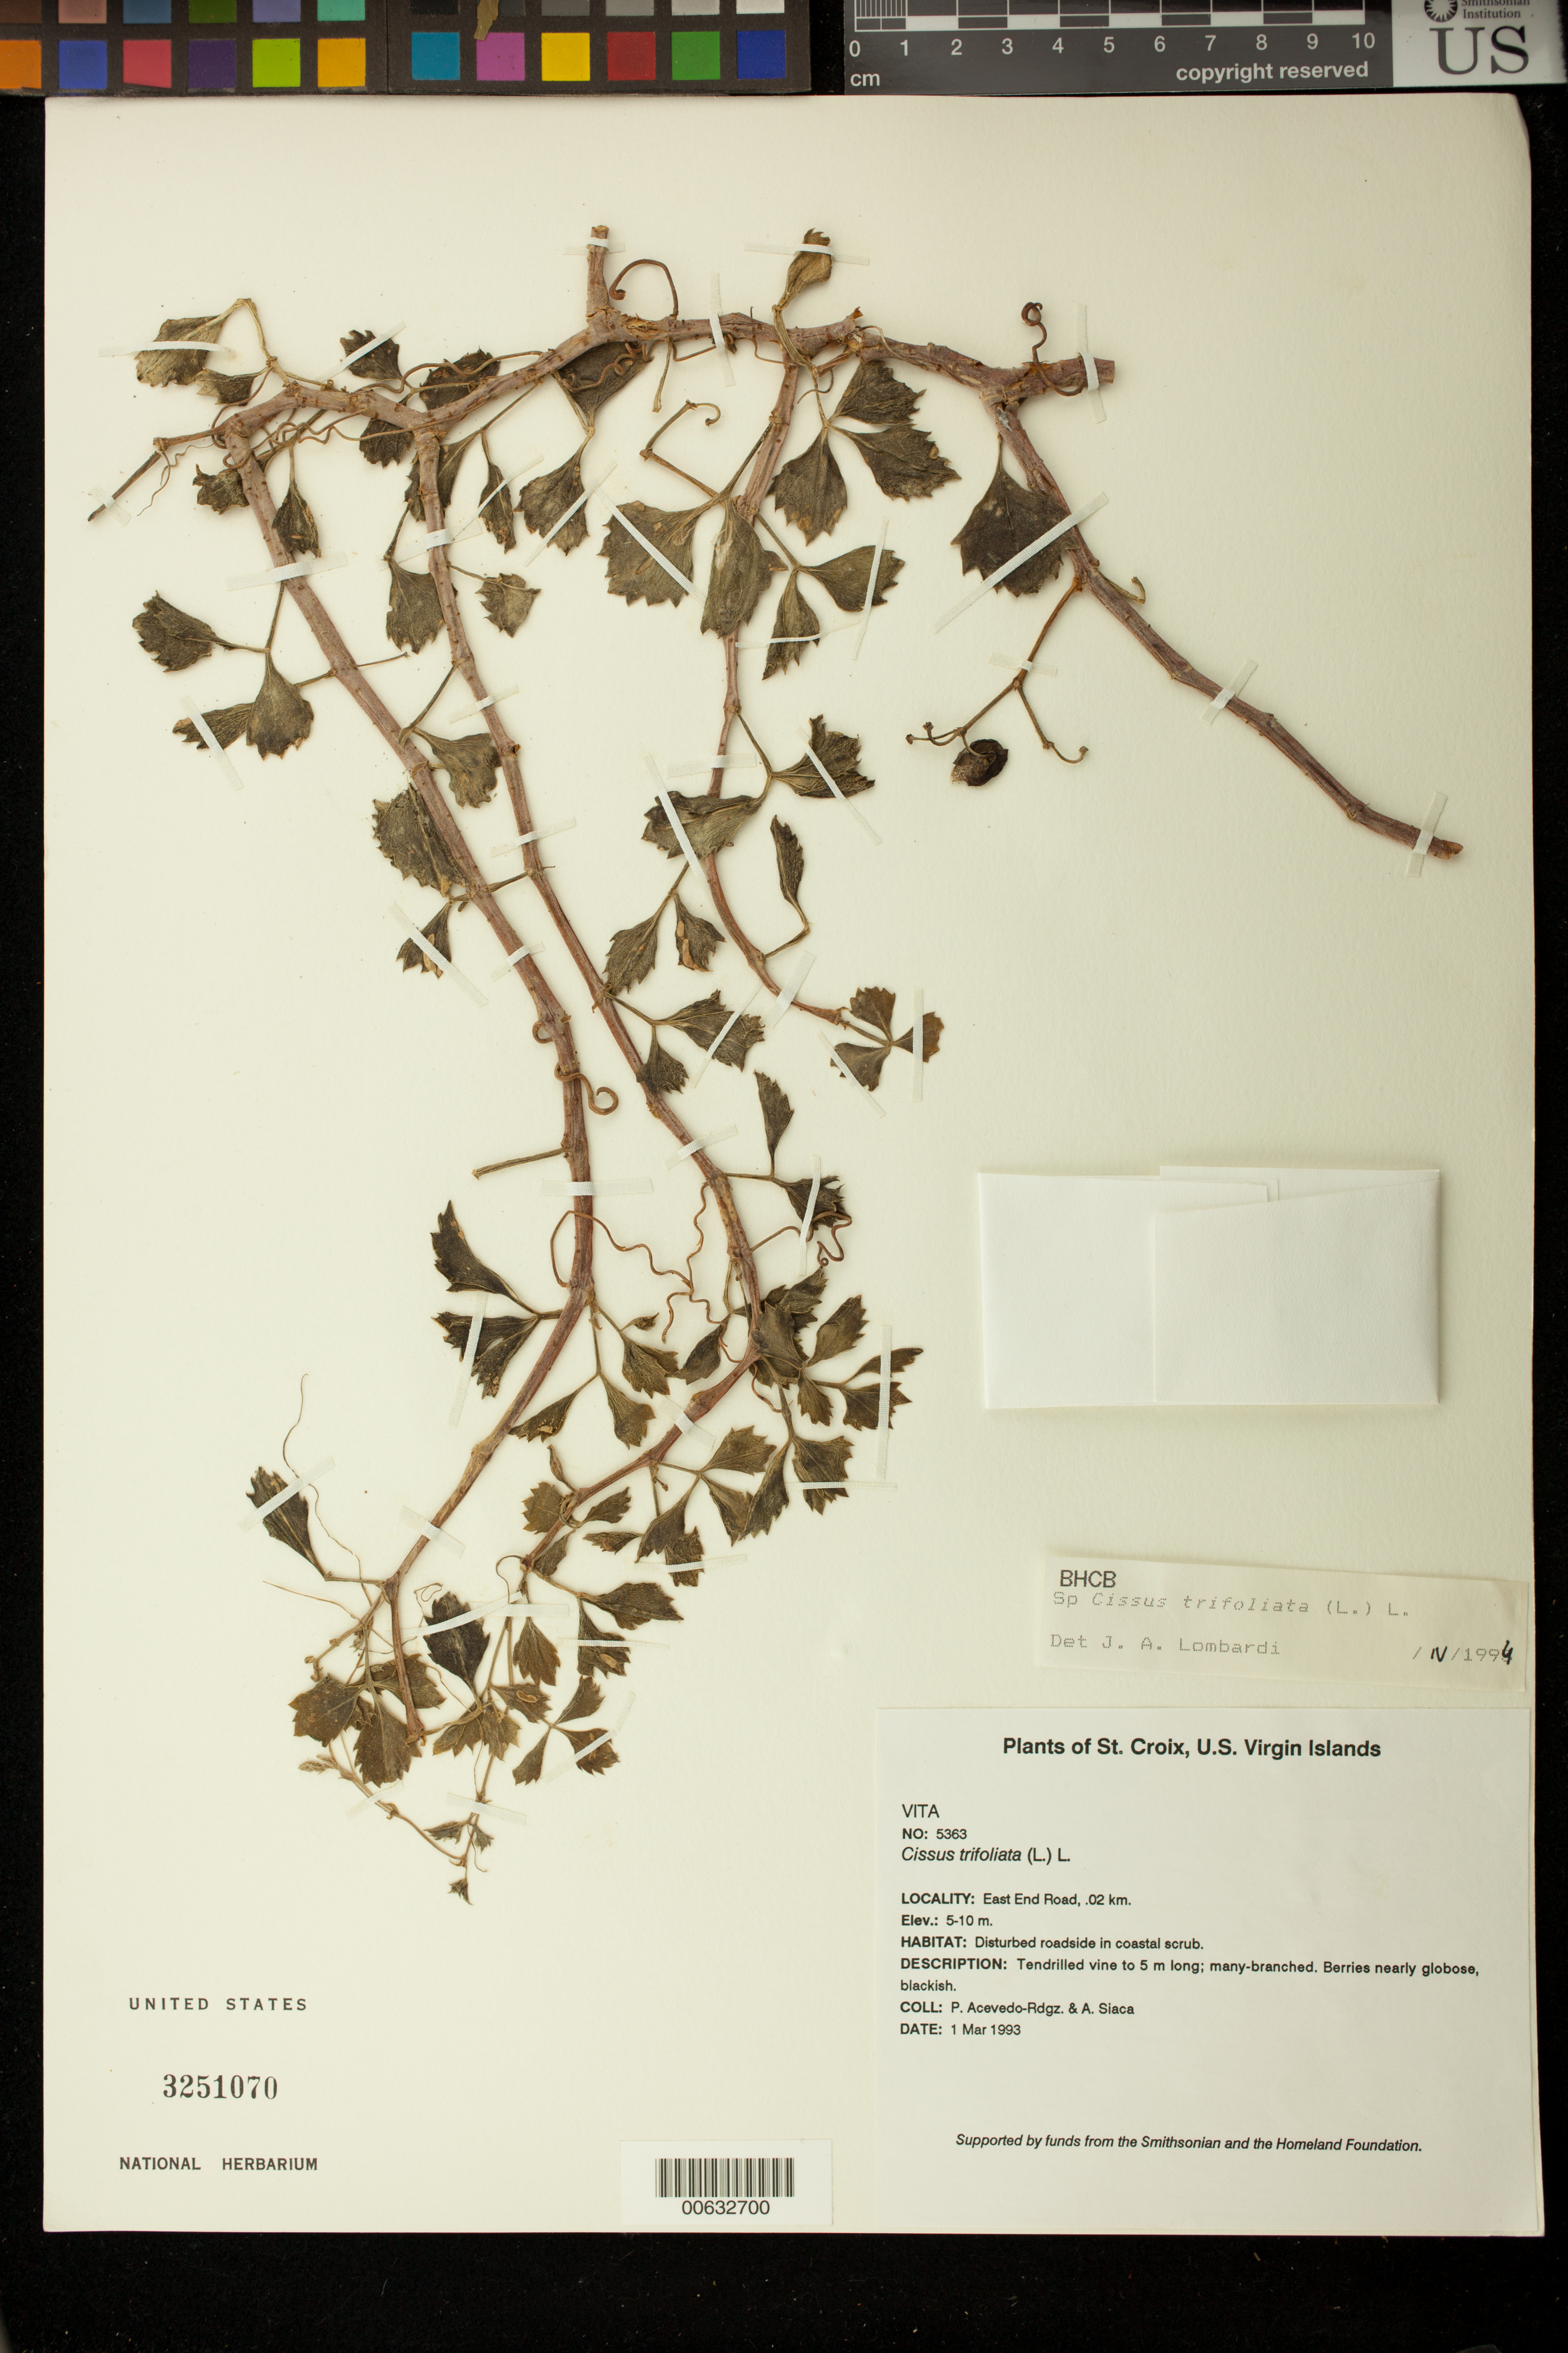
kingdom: Plantae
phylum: Tracheophyta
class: Magnoliopsida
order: Vitales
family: Vitaceae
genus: Cissus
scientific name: Cissus trifoliata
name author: (L.) L.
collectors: P. Acevedo-Rodr. & A. Siaca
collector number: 5363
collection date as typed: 01 Mar 1993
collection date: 1993-03-01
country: U.S. Virgin Islands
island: St. Croix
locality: East End Road, .02 km.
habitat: Disturbed roadside in coastal scrub.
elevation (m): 5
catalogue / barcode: US 3251070